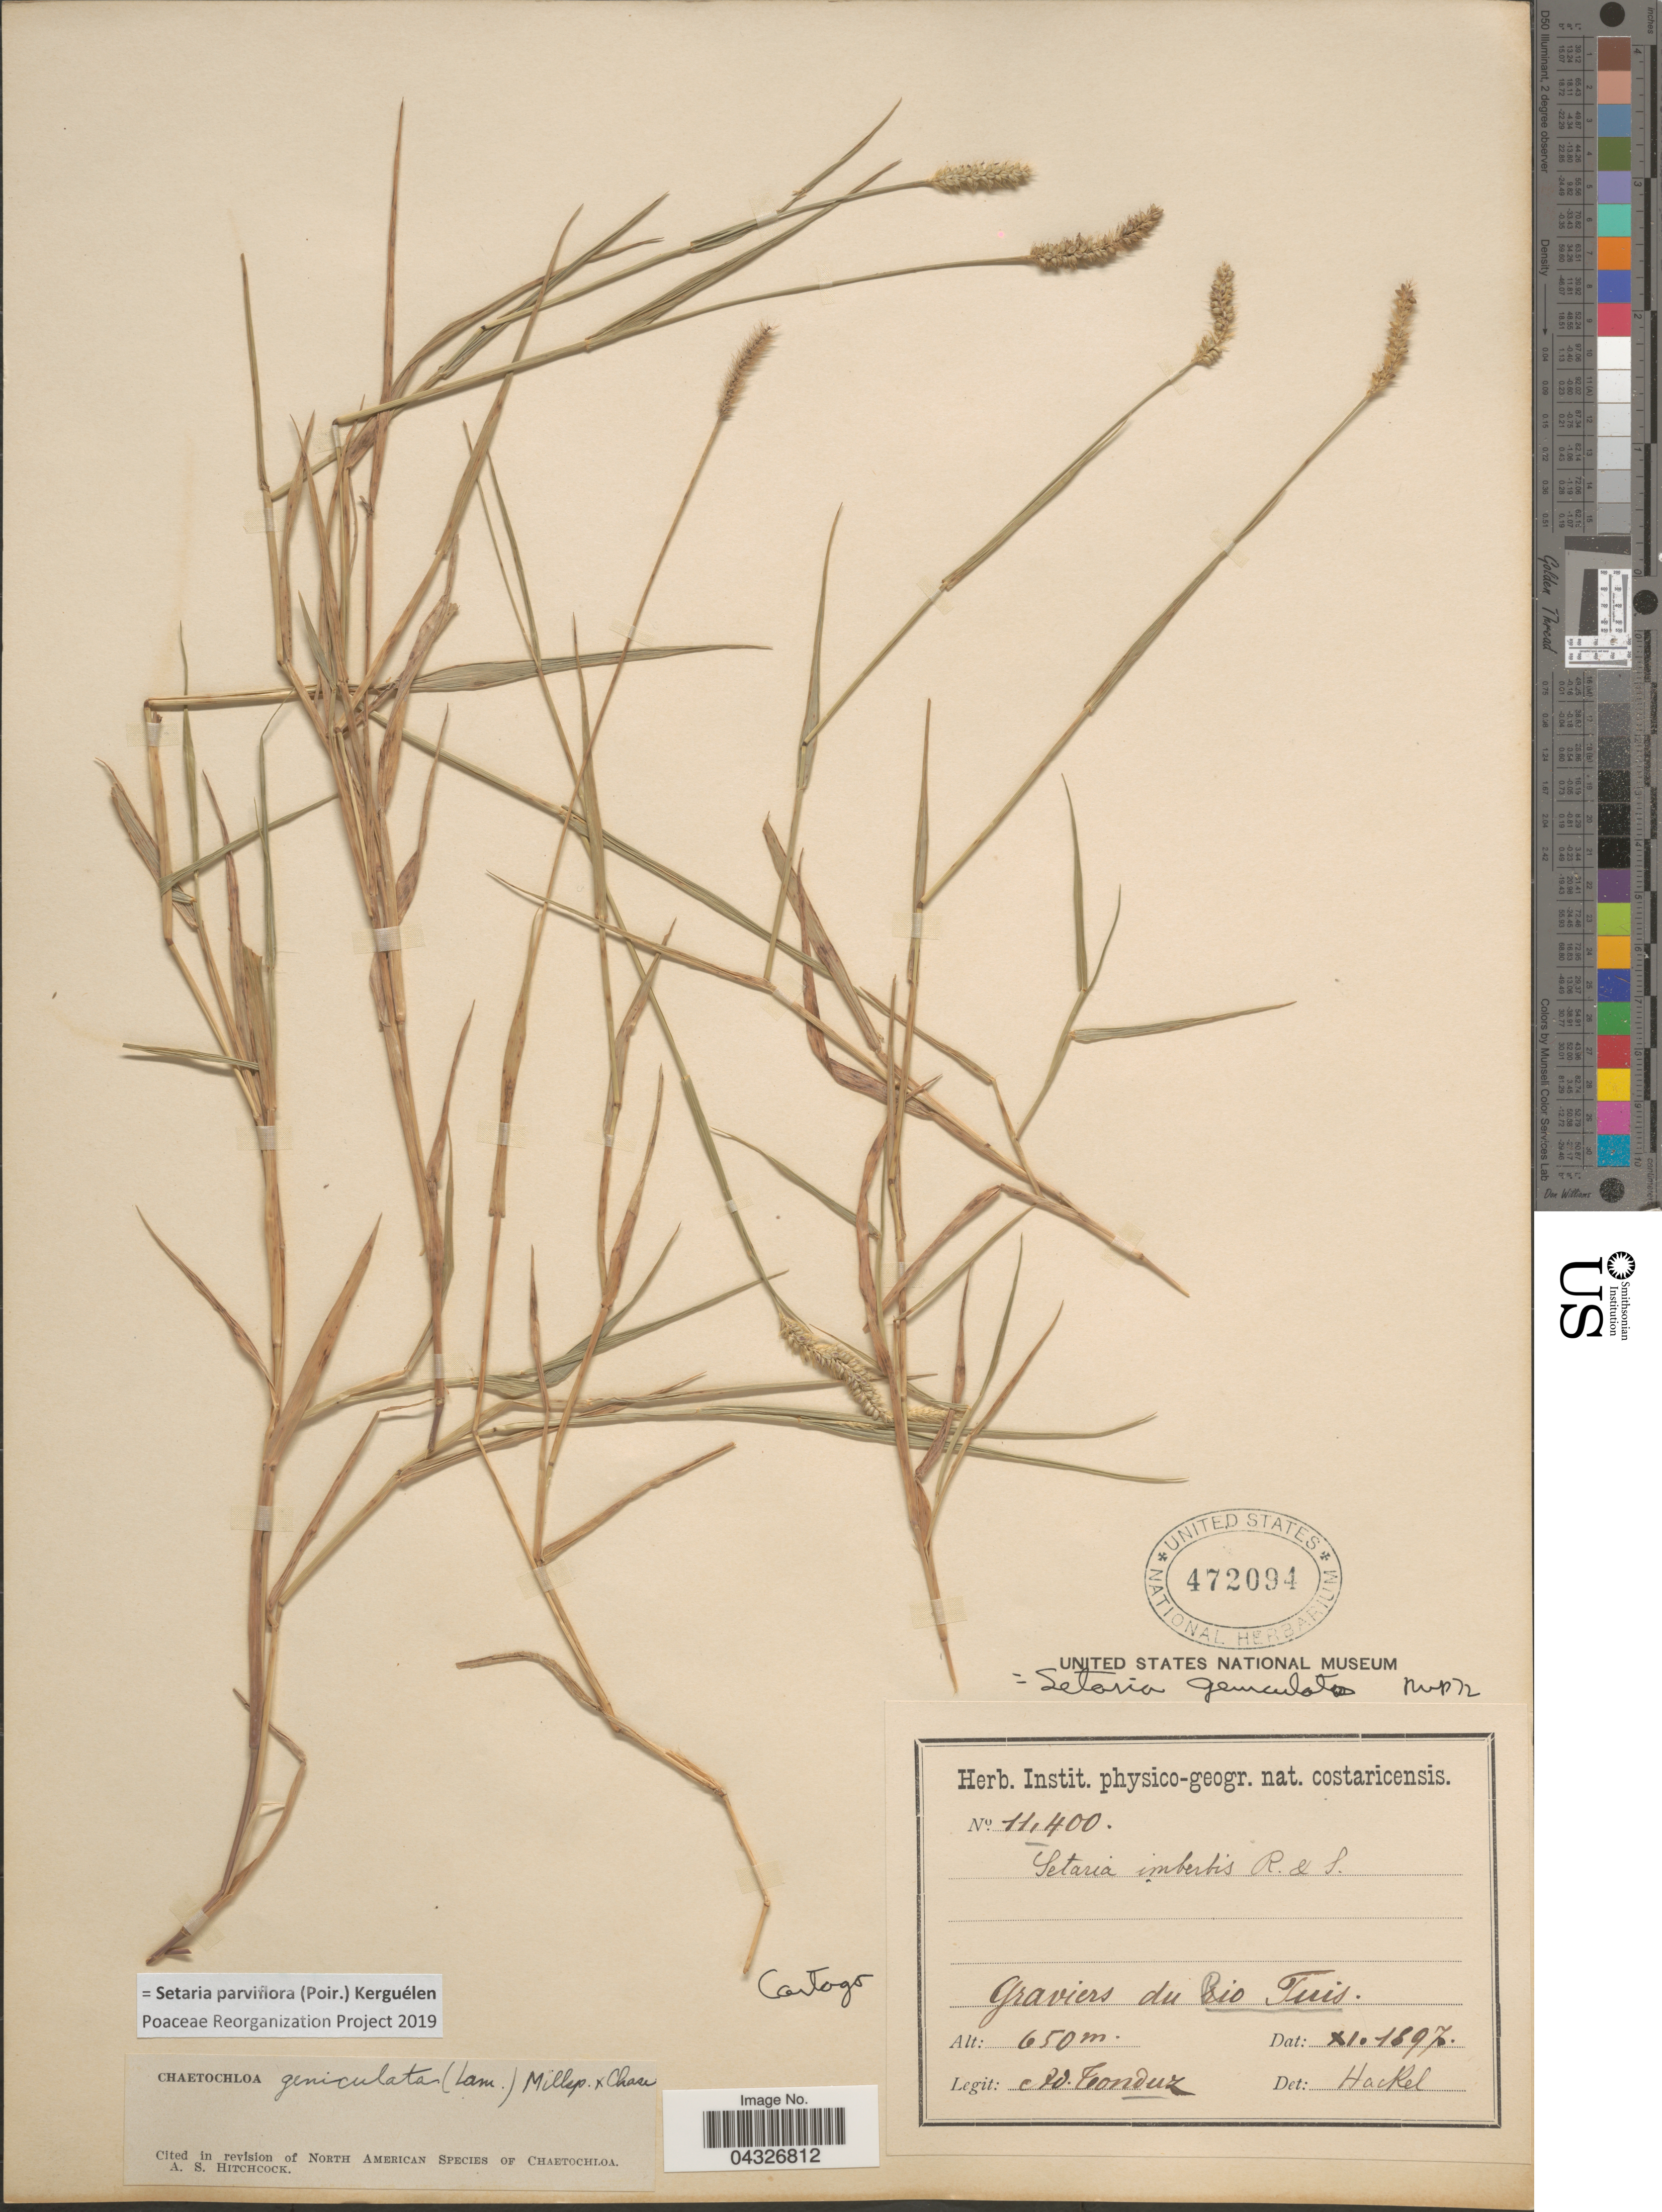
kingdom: Plantae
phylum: Tracheophyta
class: Liliopsida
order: Poales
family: Poaceae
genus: Setaria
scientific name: Setaria parviflora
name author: (Poir.) Kerguélen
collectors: A. Tonduz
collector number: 11400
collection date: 1897-11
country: Costa Rica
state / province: Cartago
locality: Graviers du Rio Tuis.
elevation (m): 650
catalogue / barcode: US 472094